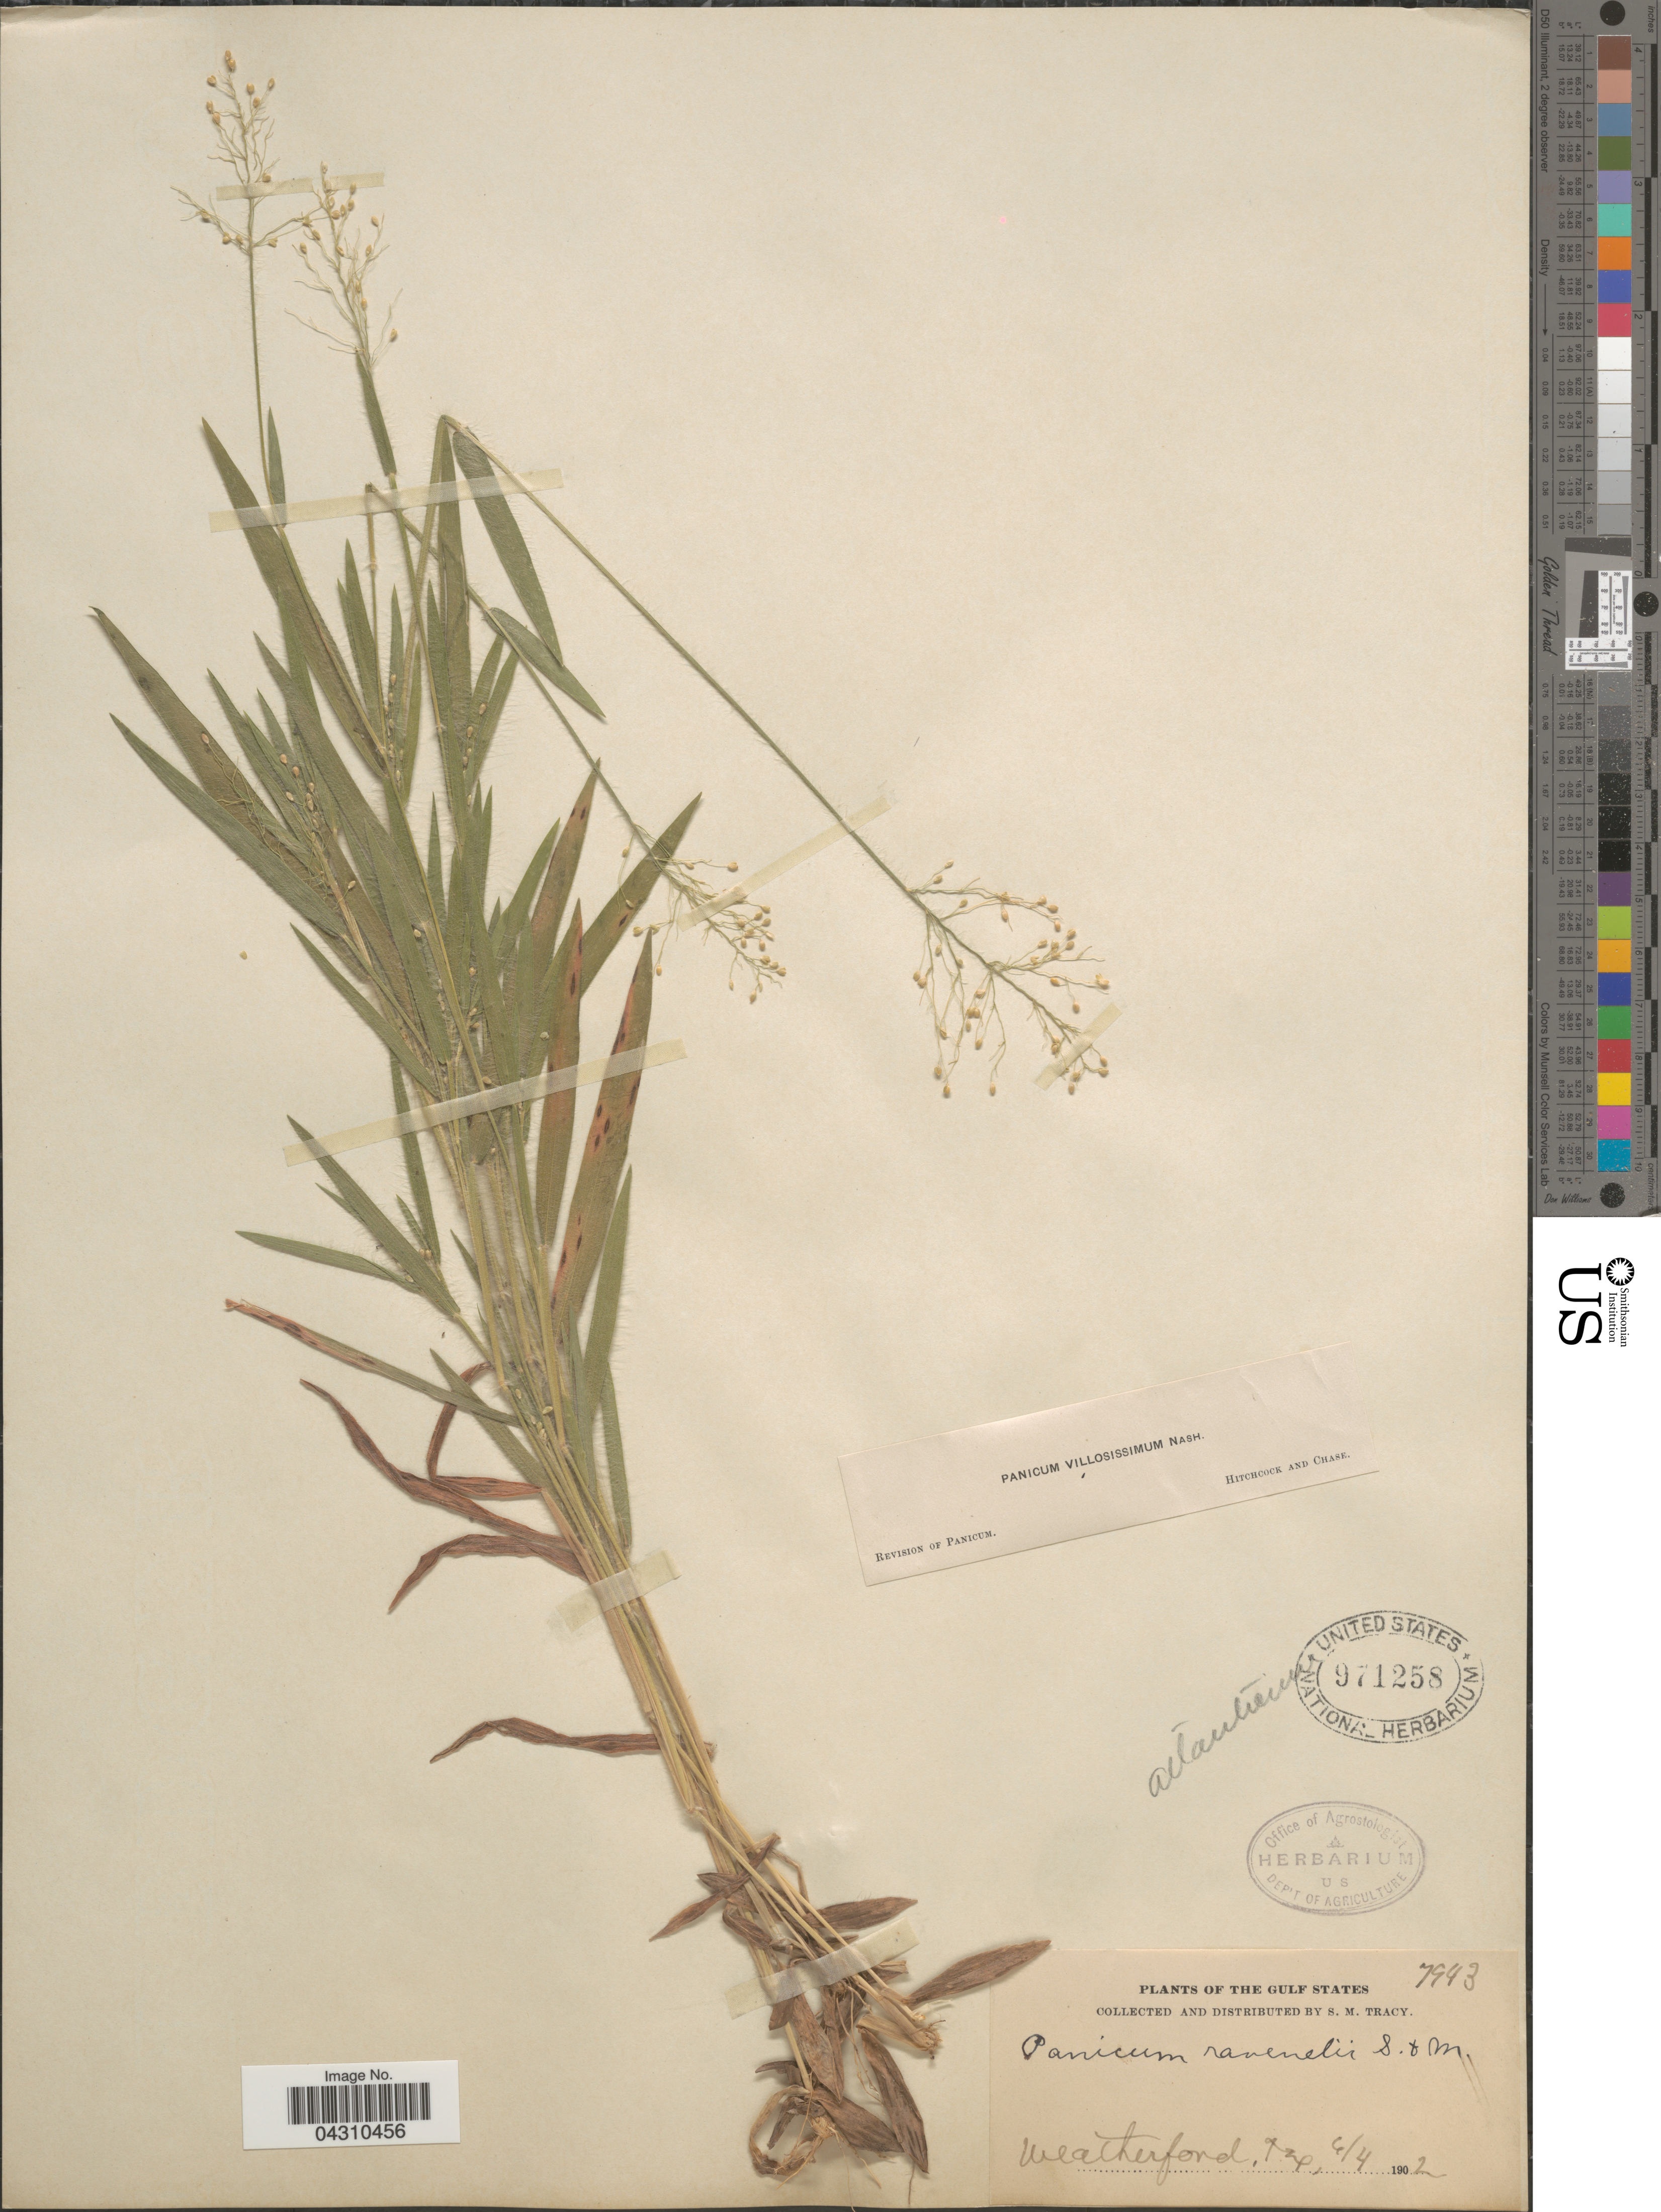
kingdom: Plantae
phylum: Tracheophyta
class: Liliopsida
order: Poales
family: Poaceae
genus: Dichanthelium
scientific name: Dichanthelium acuminatum var. acuminatum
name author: (Sw.) Gould & C.A. Clark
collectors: S. M. Tracy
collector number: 7943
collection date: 1902-06-04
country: United States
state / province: Texas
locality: The Gulf States. Weatherford.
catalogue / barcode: US 971258